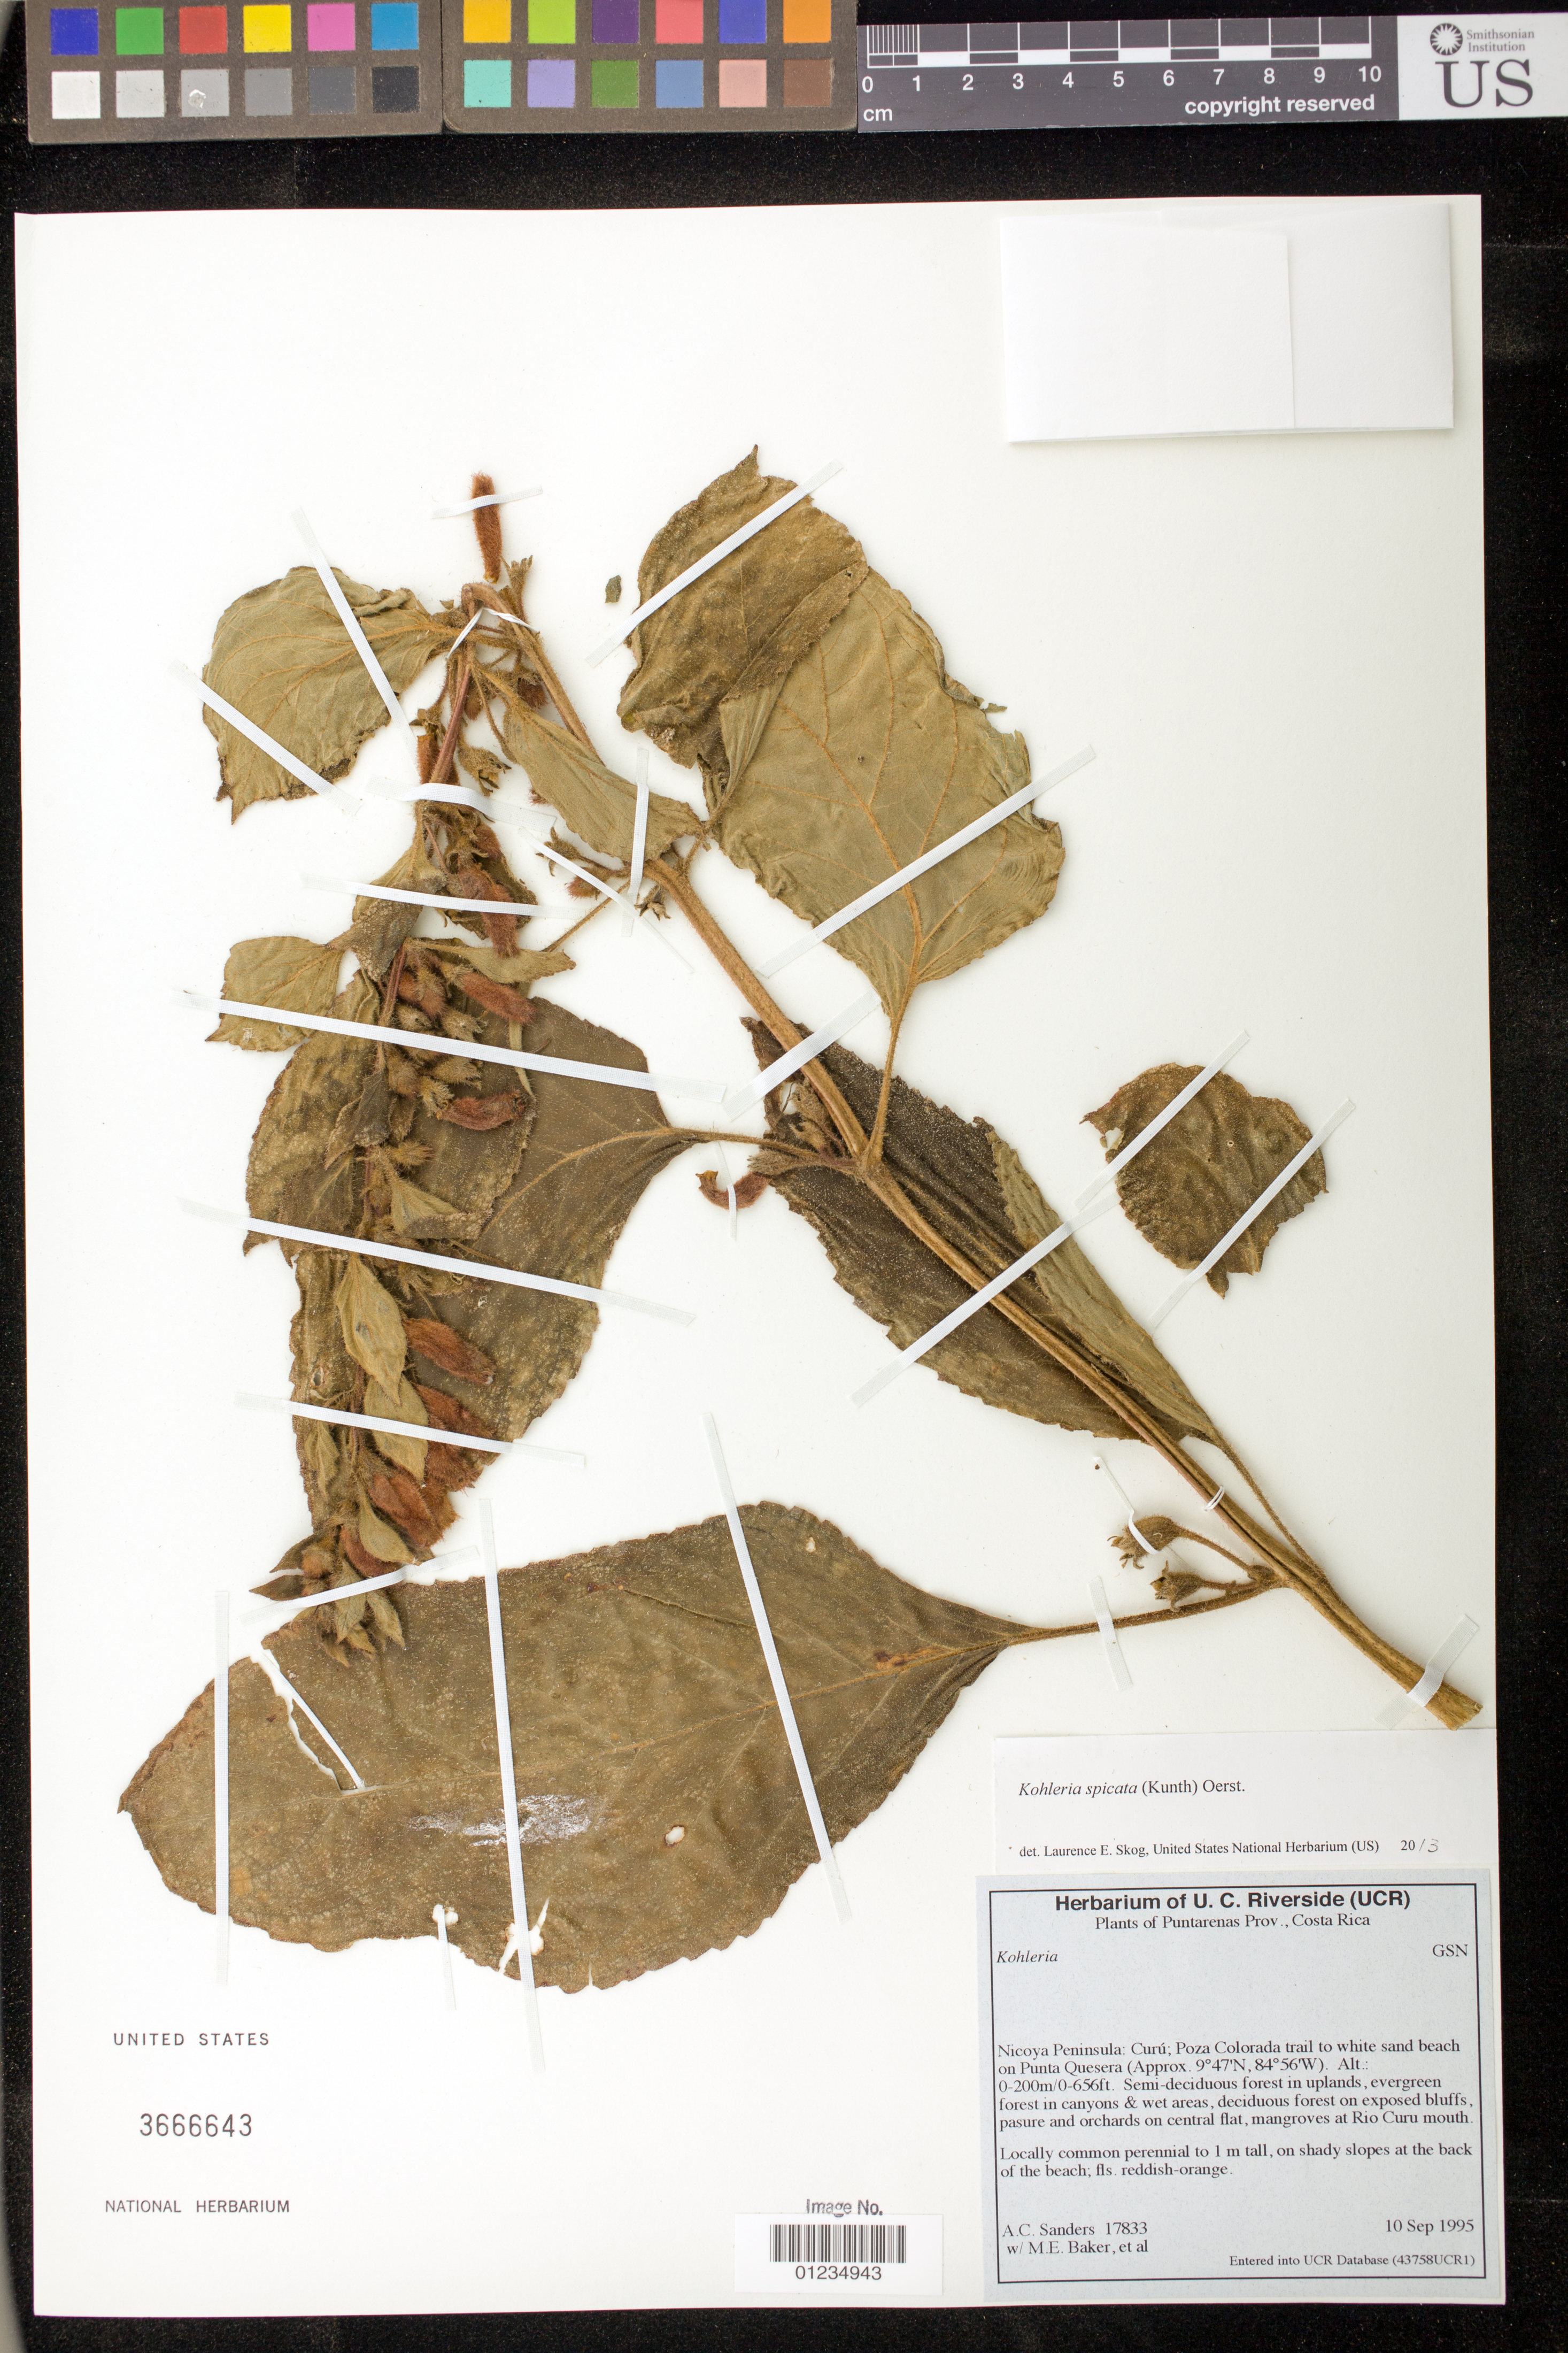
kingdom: Plantae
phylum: Tracheophyta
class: Magnoliopsida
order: Lamiales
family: Gesneriaceae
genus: Kohleria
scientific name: Kohleria spicata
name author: (Kunth) Oerst.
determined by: Skog, Laurence E.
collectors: A. Sanders et al.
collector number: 17833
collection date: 1995-09-10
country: Costa Rica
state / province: Puntarenas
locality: Nicoya peninsula: Curu; Poza Colorada trail to Punta Quesera.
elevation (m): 0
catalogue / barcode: US 3666643